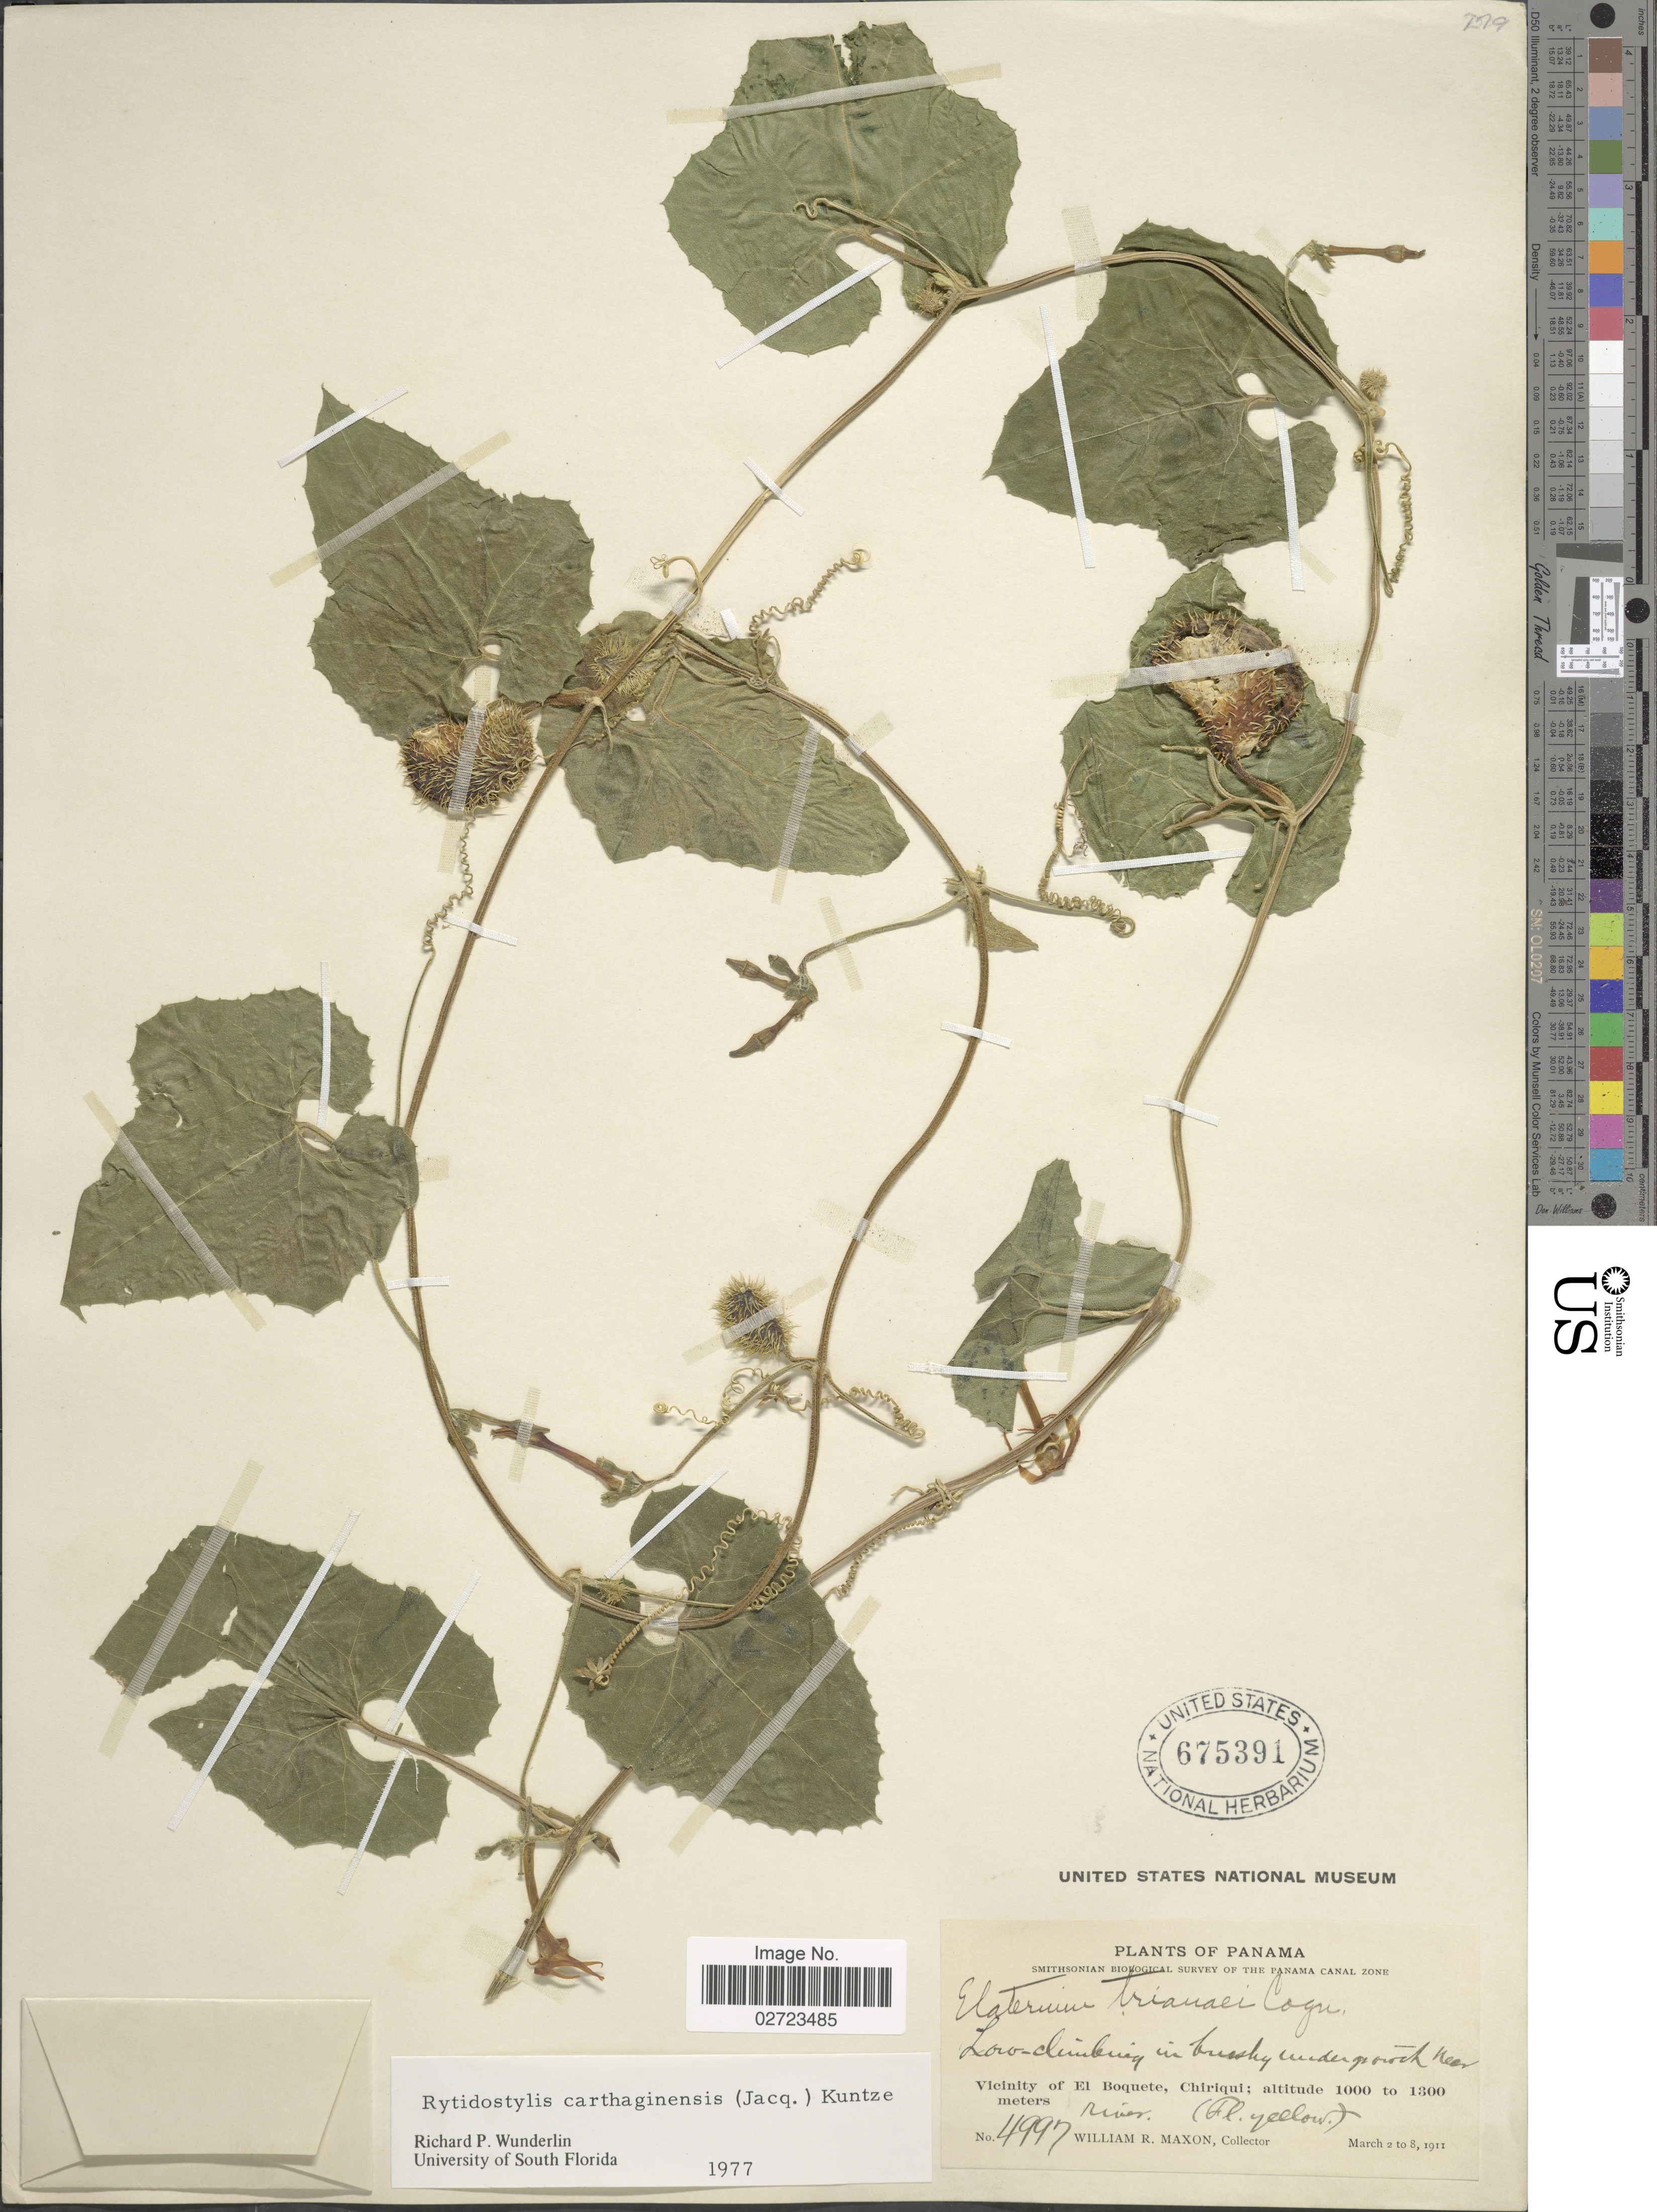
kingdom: Plantae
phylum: Tracheophyta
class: Magnoliopsida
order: Cucurbitales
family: Cucurbitaceae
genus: Cyclanthera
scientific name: Cyclanthera carthagenensis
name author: (Jacq.) H. Schaef. & S.S. Renner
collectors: W. R. Maxon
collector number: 4997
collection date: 1911-03-02/1911-03-08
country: Panama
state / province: Chiriqui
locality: The Panama Canal Zone, Vicinity of El Boquete, river.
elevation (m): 1000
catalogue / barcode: US 675391